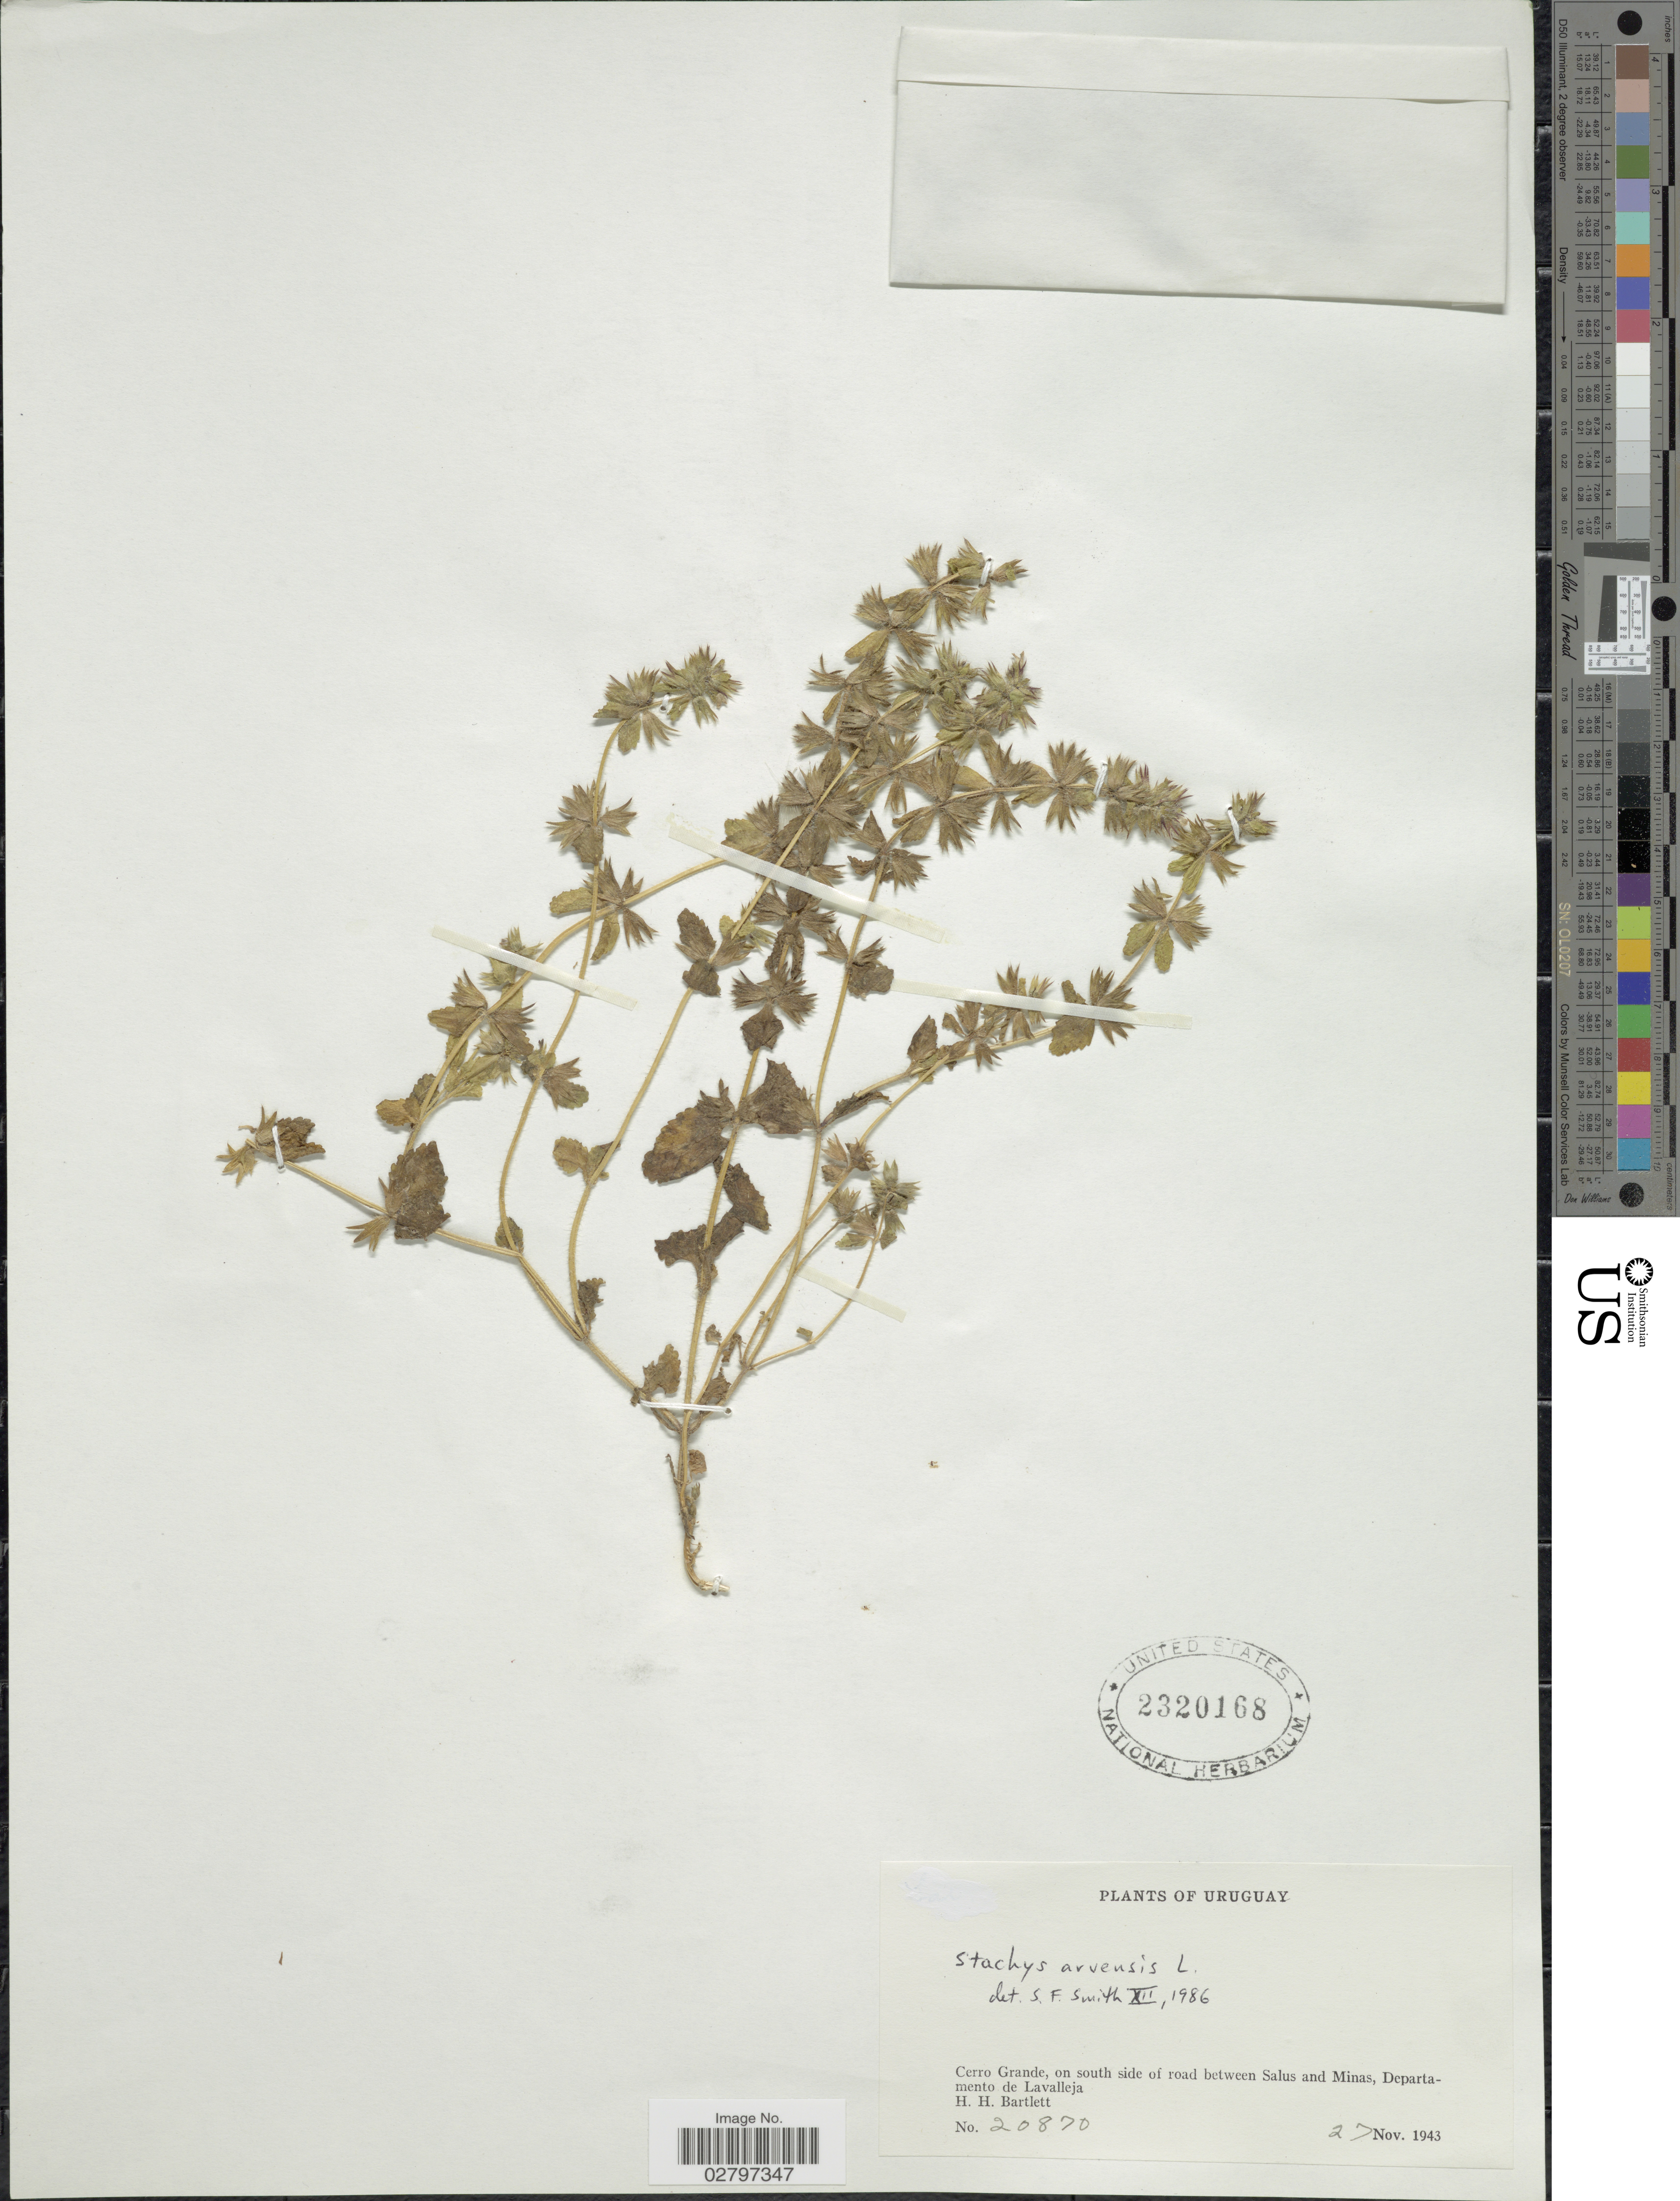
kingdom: Plantae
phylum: Tracheophyta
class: Magnoliopsida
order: Lamiales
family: Lamiaceae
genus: Stachys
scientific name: Stachys arvensis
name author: (L.) L.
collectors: H. H. Bartlett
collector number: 20870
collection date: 1943-11-27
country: Uruguay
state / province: Lavalleja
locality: Cerro Grande, on south side of road between Salus and Minas, Departamento de Lavalleja.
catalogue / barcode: US 2320168